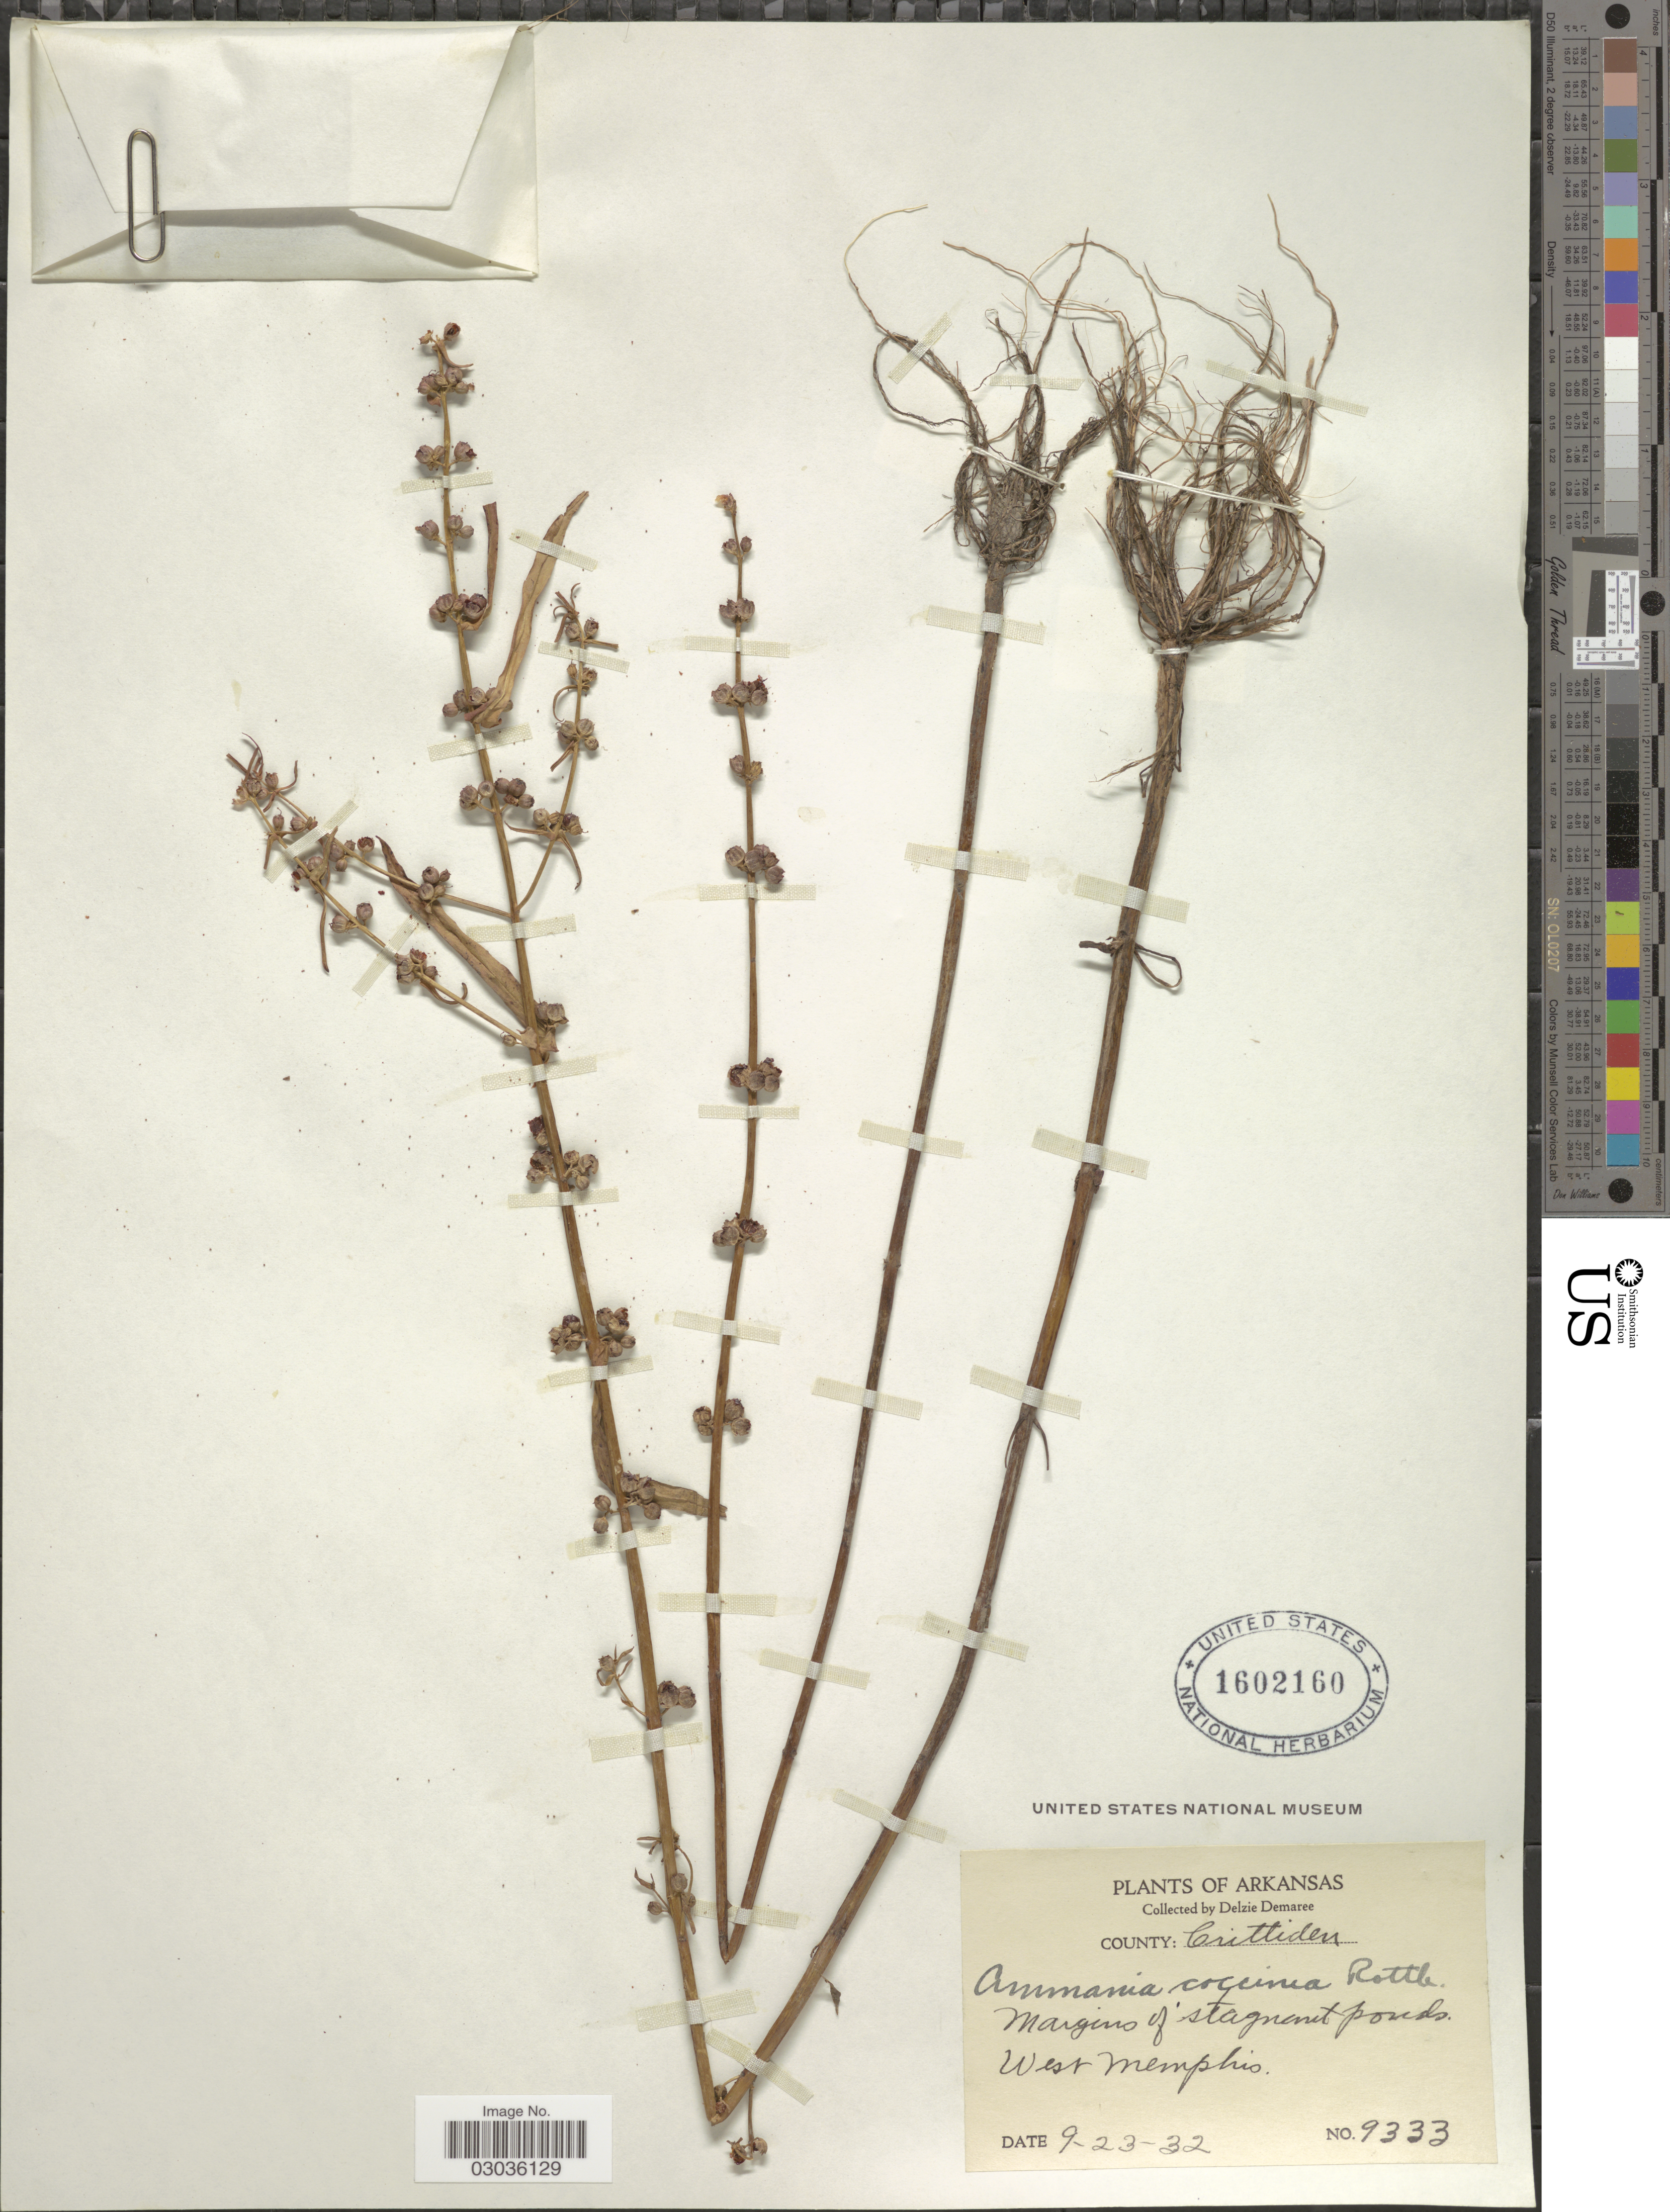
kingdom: Plantae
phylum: Tracheophyta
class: Magnoliopsida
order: Myrtales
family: Lythraceae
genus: Ammannia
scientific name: Ammannia coccinea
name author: Rottb.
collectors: D. Demaree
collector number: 9333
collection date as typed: Transcribed d/m/y: 23/9/32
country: United States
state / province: Arkansas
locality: County: Crittiden, West Memphio.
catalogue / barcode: US 1602160